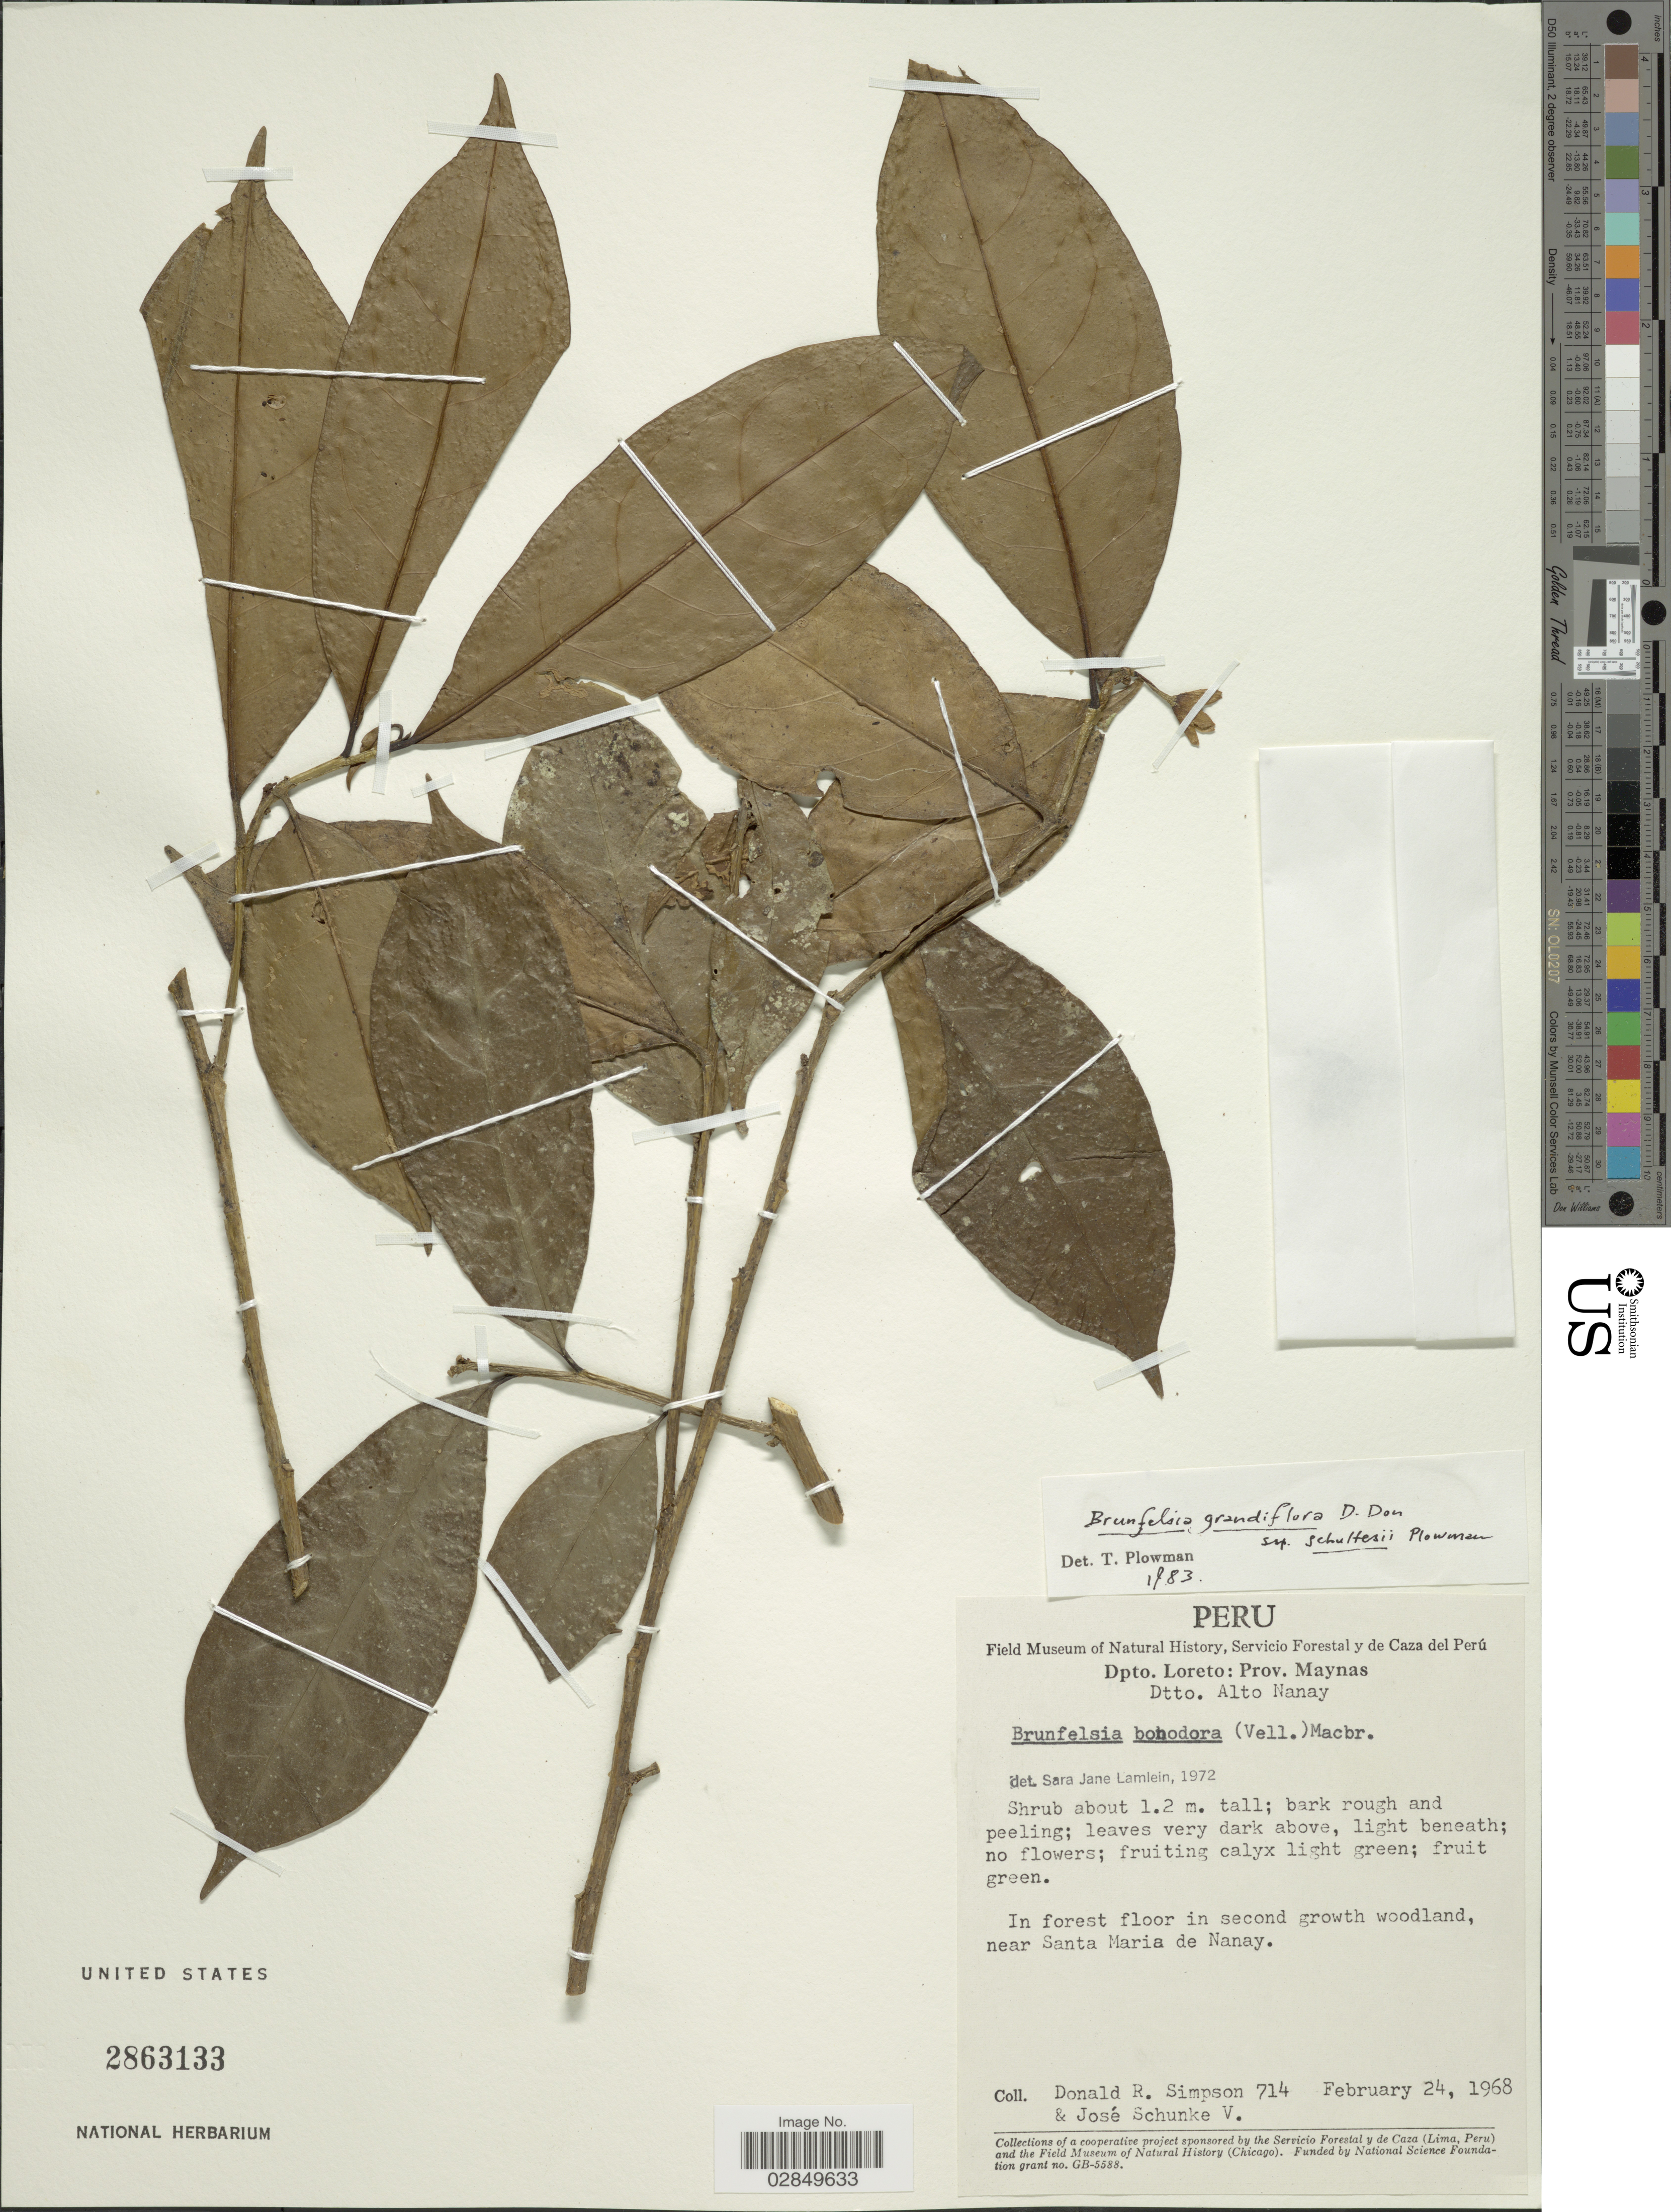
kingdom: Plantae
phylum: Tracheophyta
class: Magnoliopsida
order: Solanales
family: Solanaceae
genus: Brunfelsia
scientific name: Brunfelsia grandiflora subsp. schultesii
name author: Plowman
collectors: D. R. Simpson & J. Schunke Vigo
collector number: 714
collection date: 1968-02-24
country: Peru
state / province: Loreto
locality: Dpto. Loreto, Prov. Maynas, Dtto. Alto Nanay, near Santa Maria de Nanay.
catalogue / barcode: US 2863133